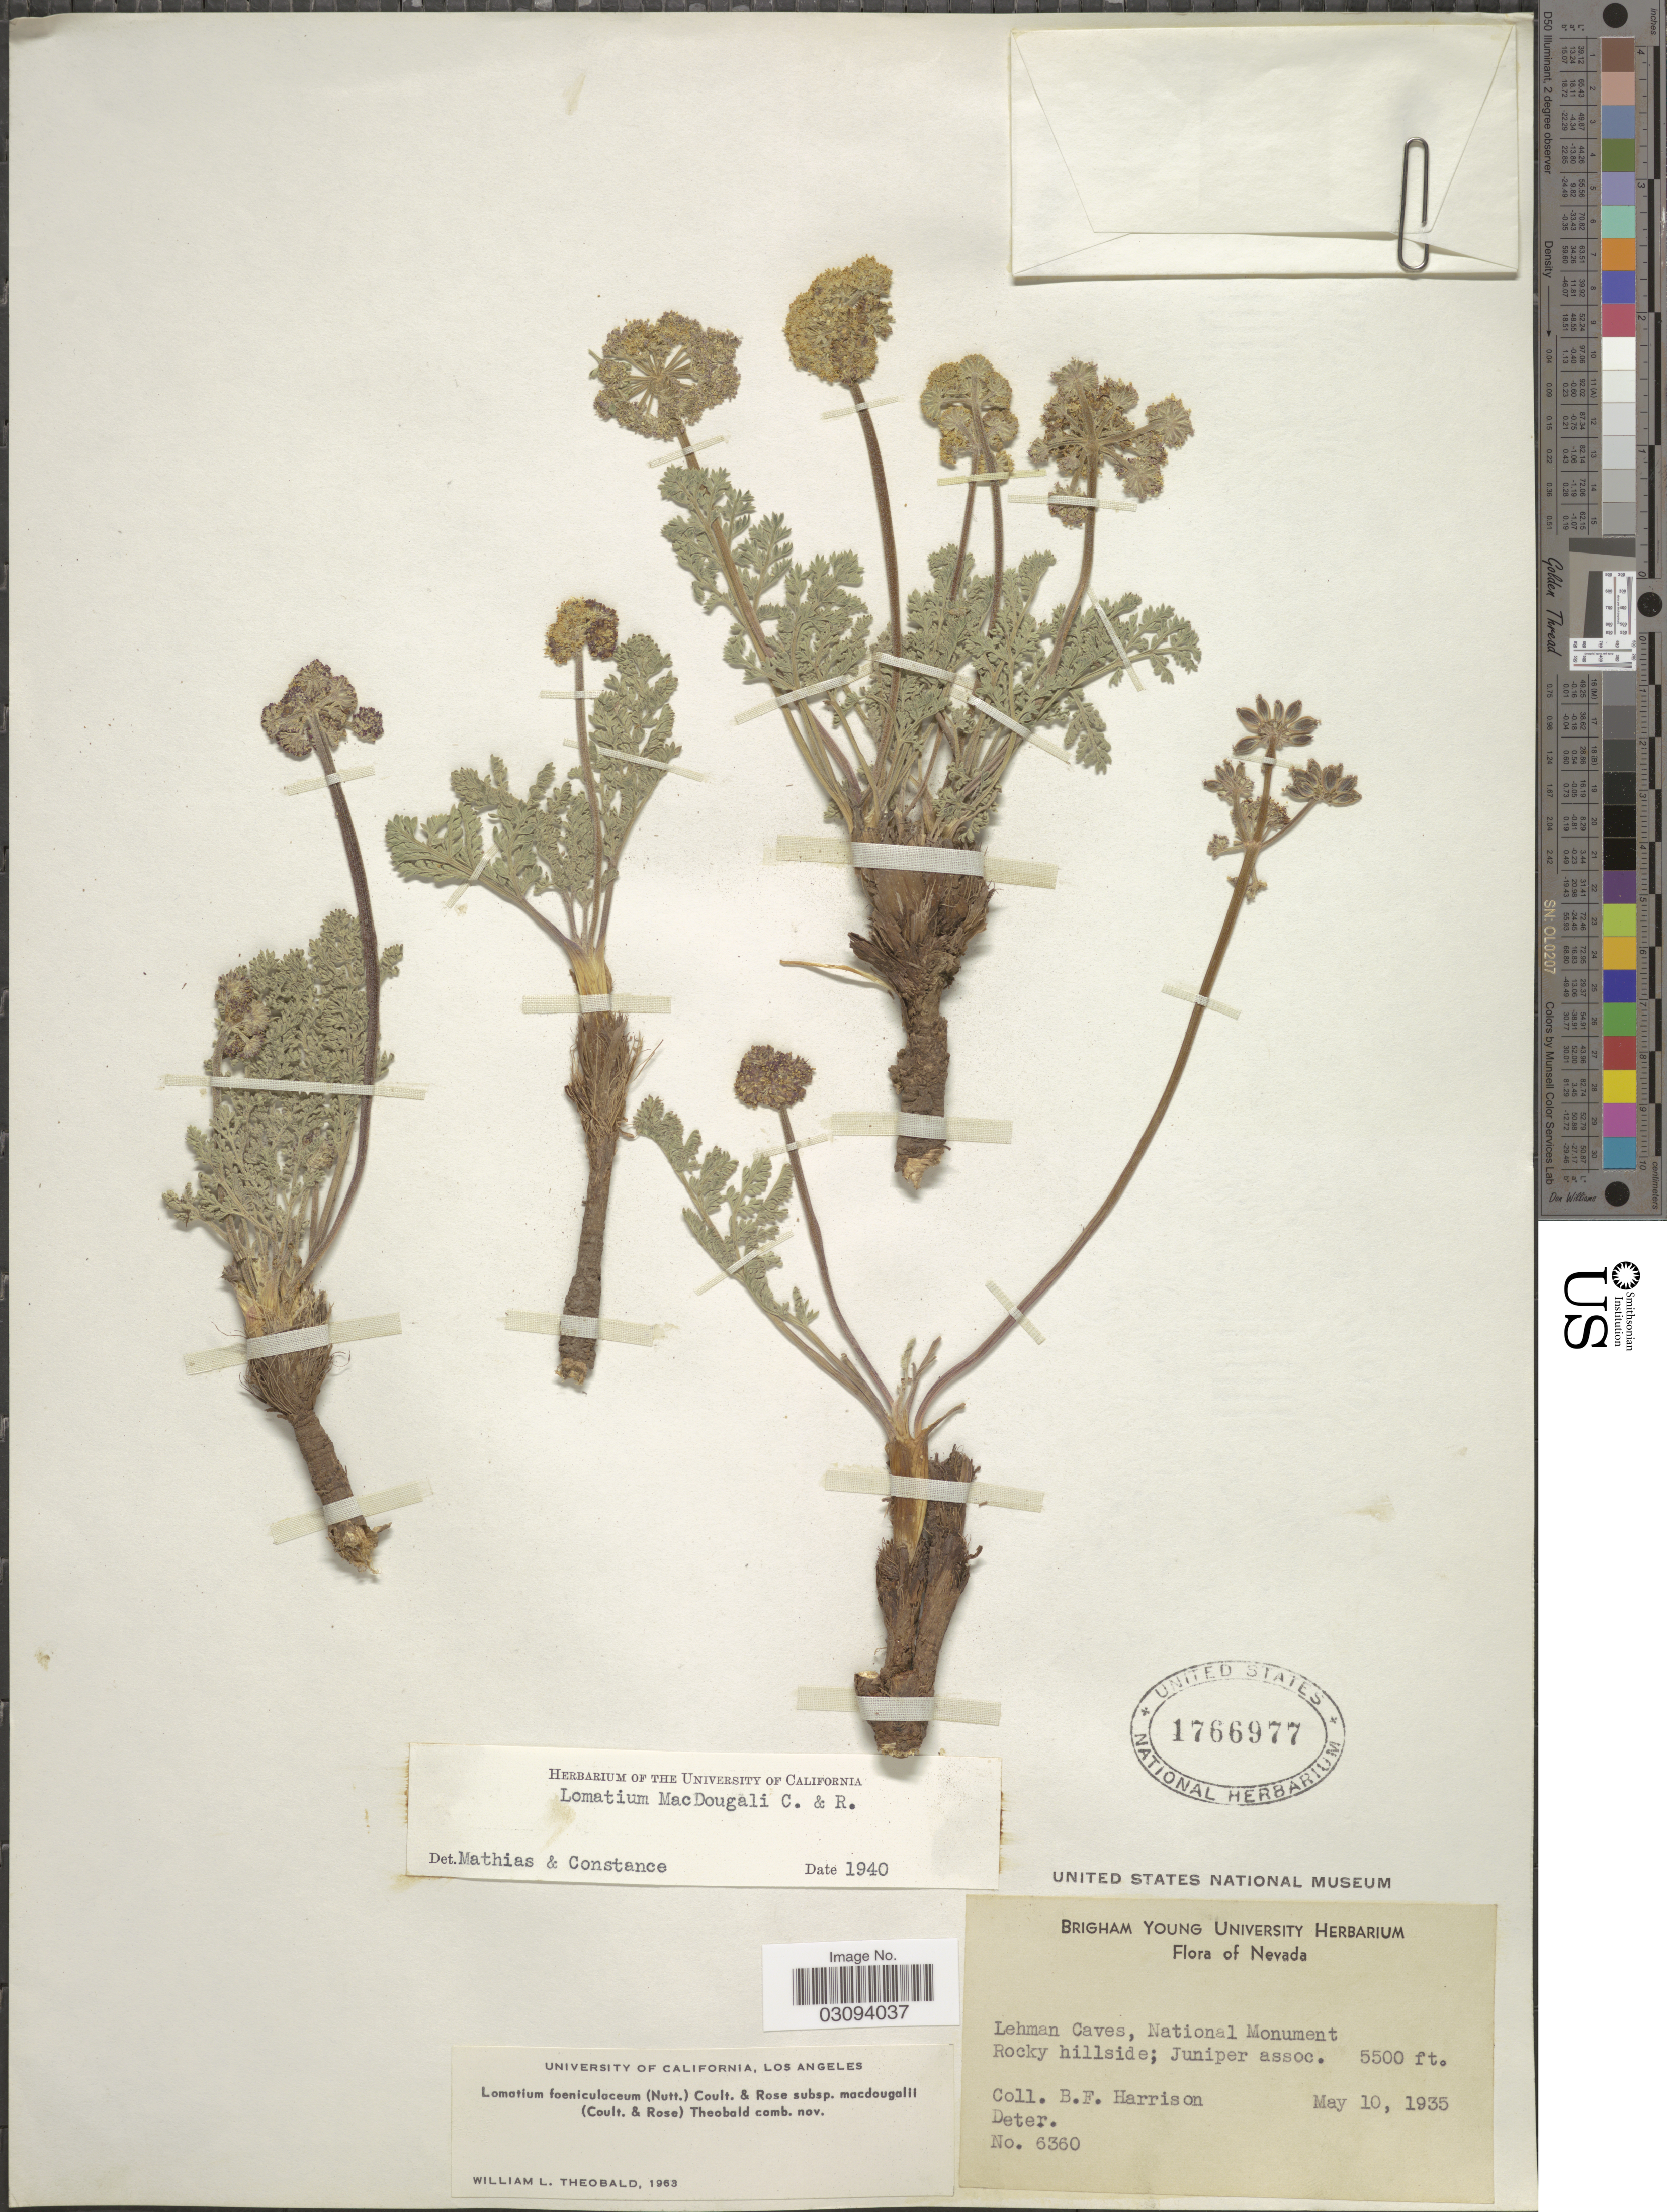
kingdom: Plantae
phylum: Tracheophyta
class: Magnoliopsida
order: Apiales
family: Apiaceae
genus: Lomatium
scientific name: Lomatium foeniculaceum subsp. macdougalii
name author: (J.M. Coult. & Rose) W.L. Theob.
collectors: B. F. Harrison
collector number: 6360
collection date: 1935-05-10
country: United States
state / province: Nevada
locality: Lehman Caves, National Monument.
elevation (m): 1676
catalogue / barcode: US 1766977